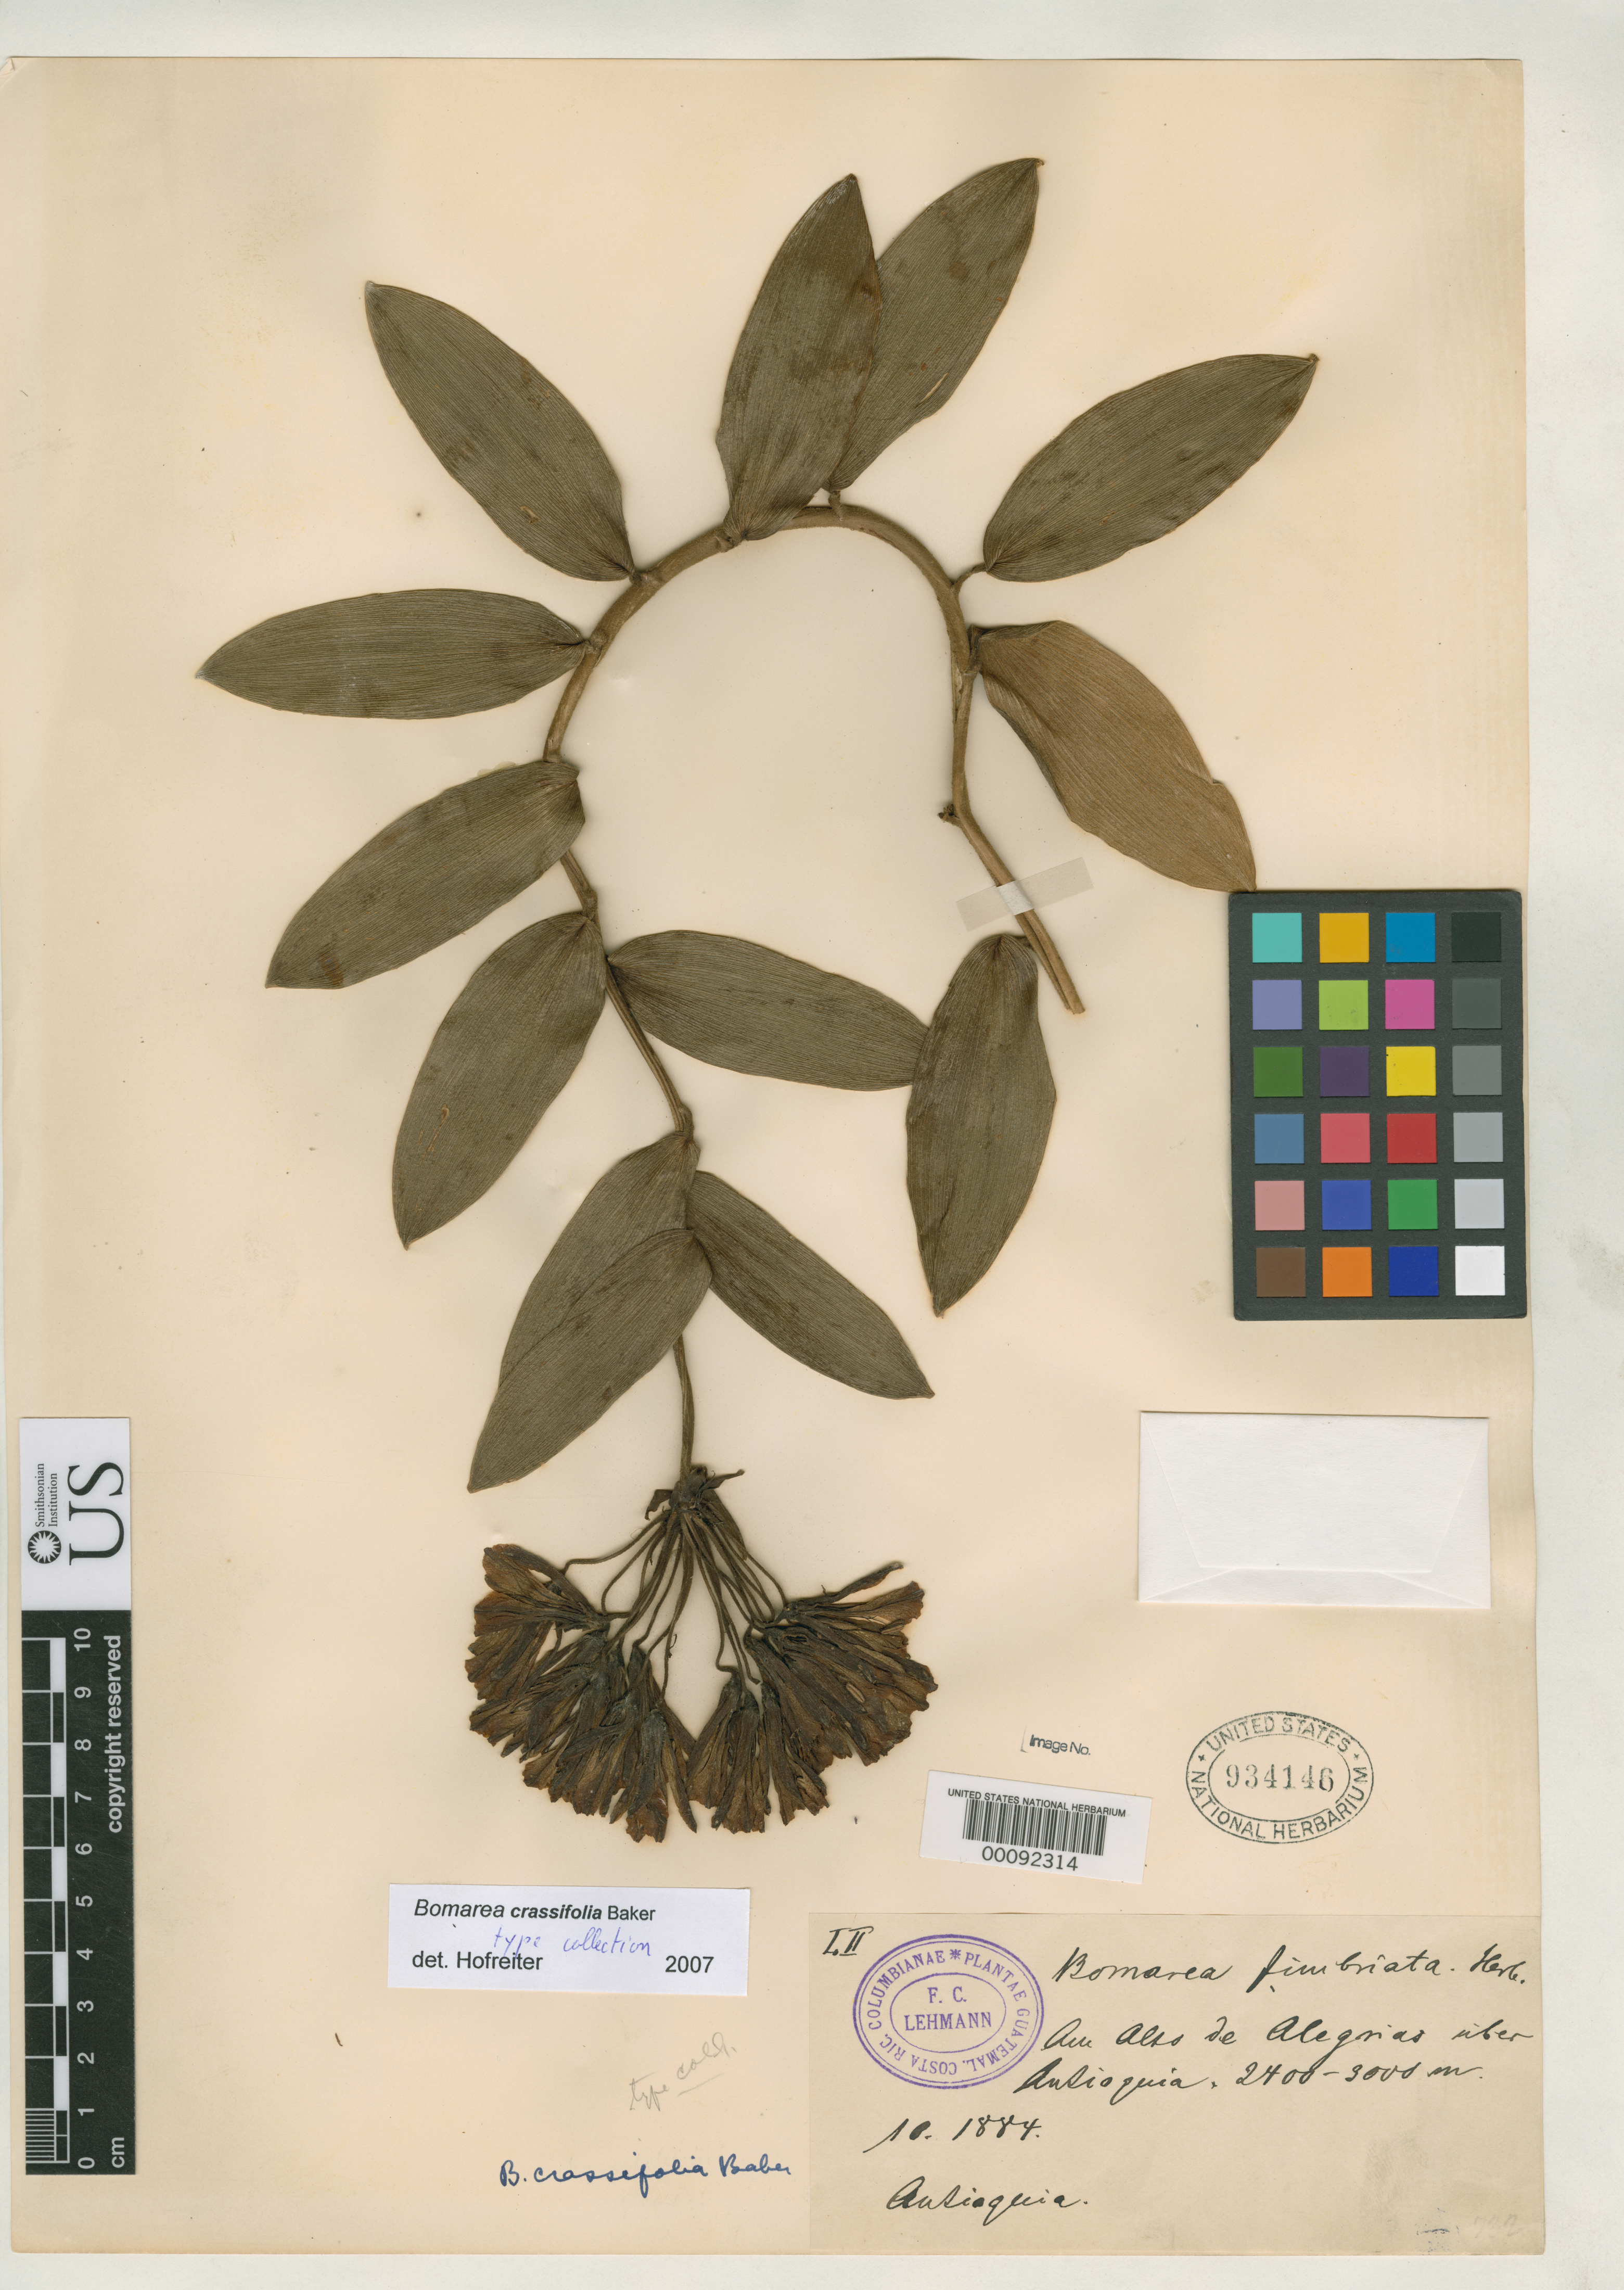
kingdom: Plantae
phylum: Tracheophyta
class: Liliopsida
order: Liliales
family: Alstroemeriaceae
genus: Bomarea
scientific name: Bomarea crassifolia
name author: Baker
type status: Type Collection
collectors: F. C. Lehmann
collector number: LII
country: Colombia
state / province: Antioquia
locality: Andes Mountains.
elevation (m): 2438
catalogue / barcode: US 934146